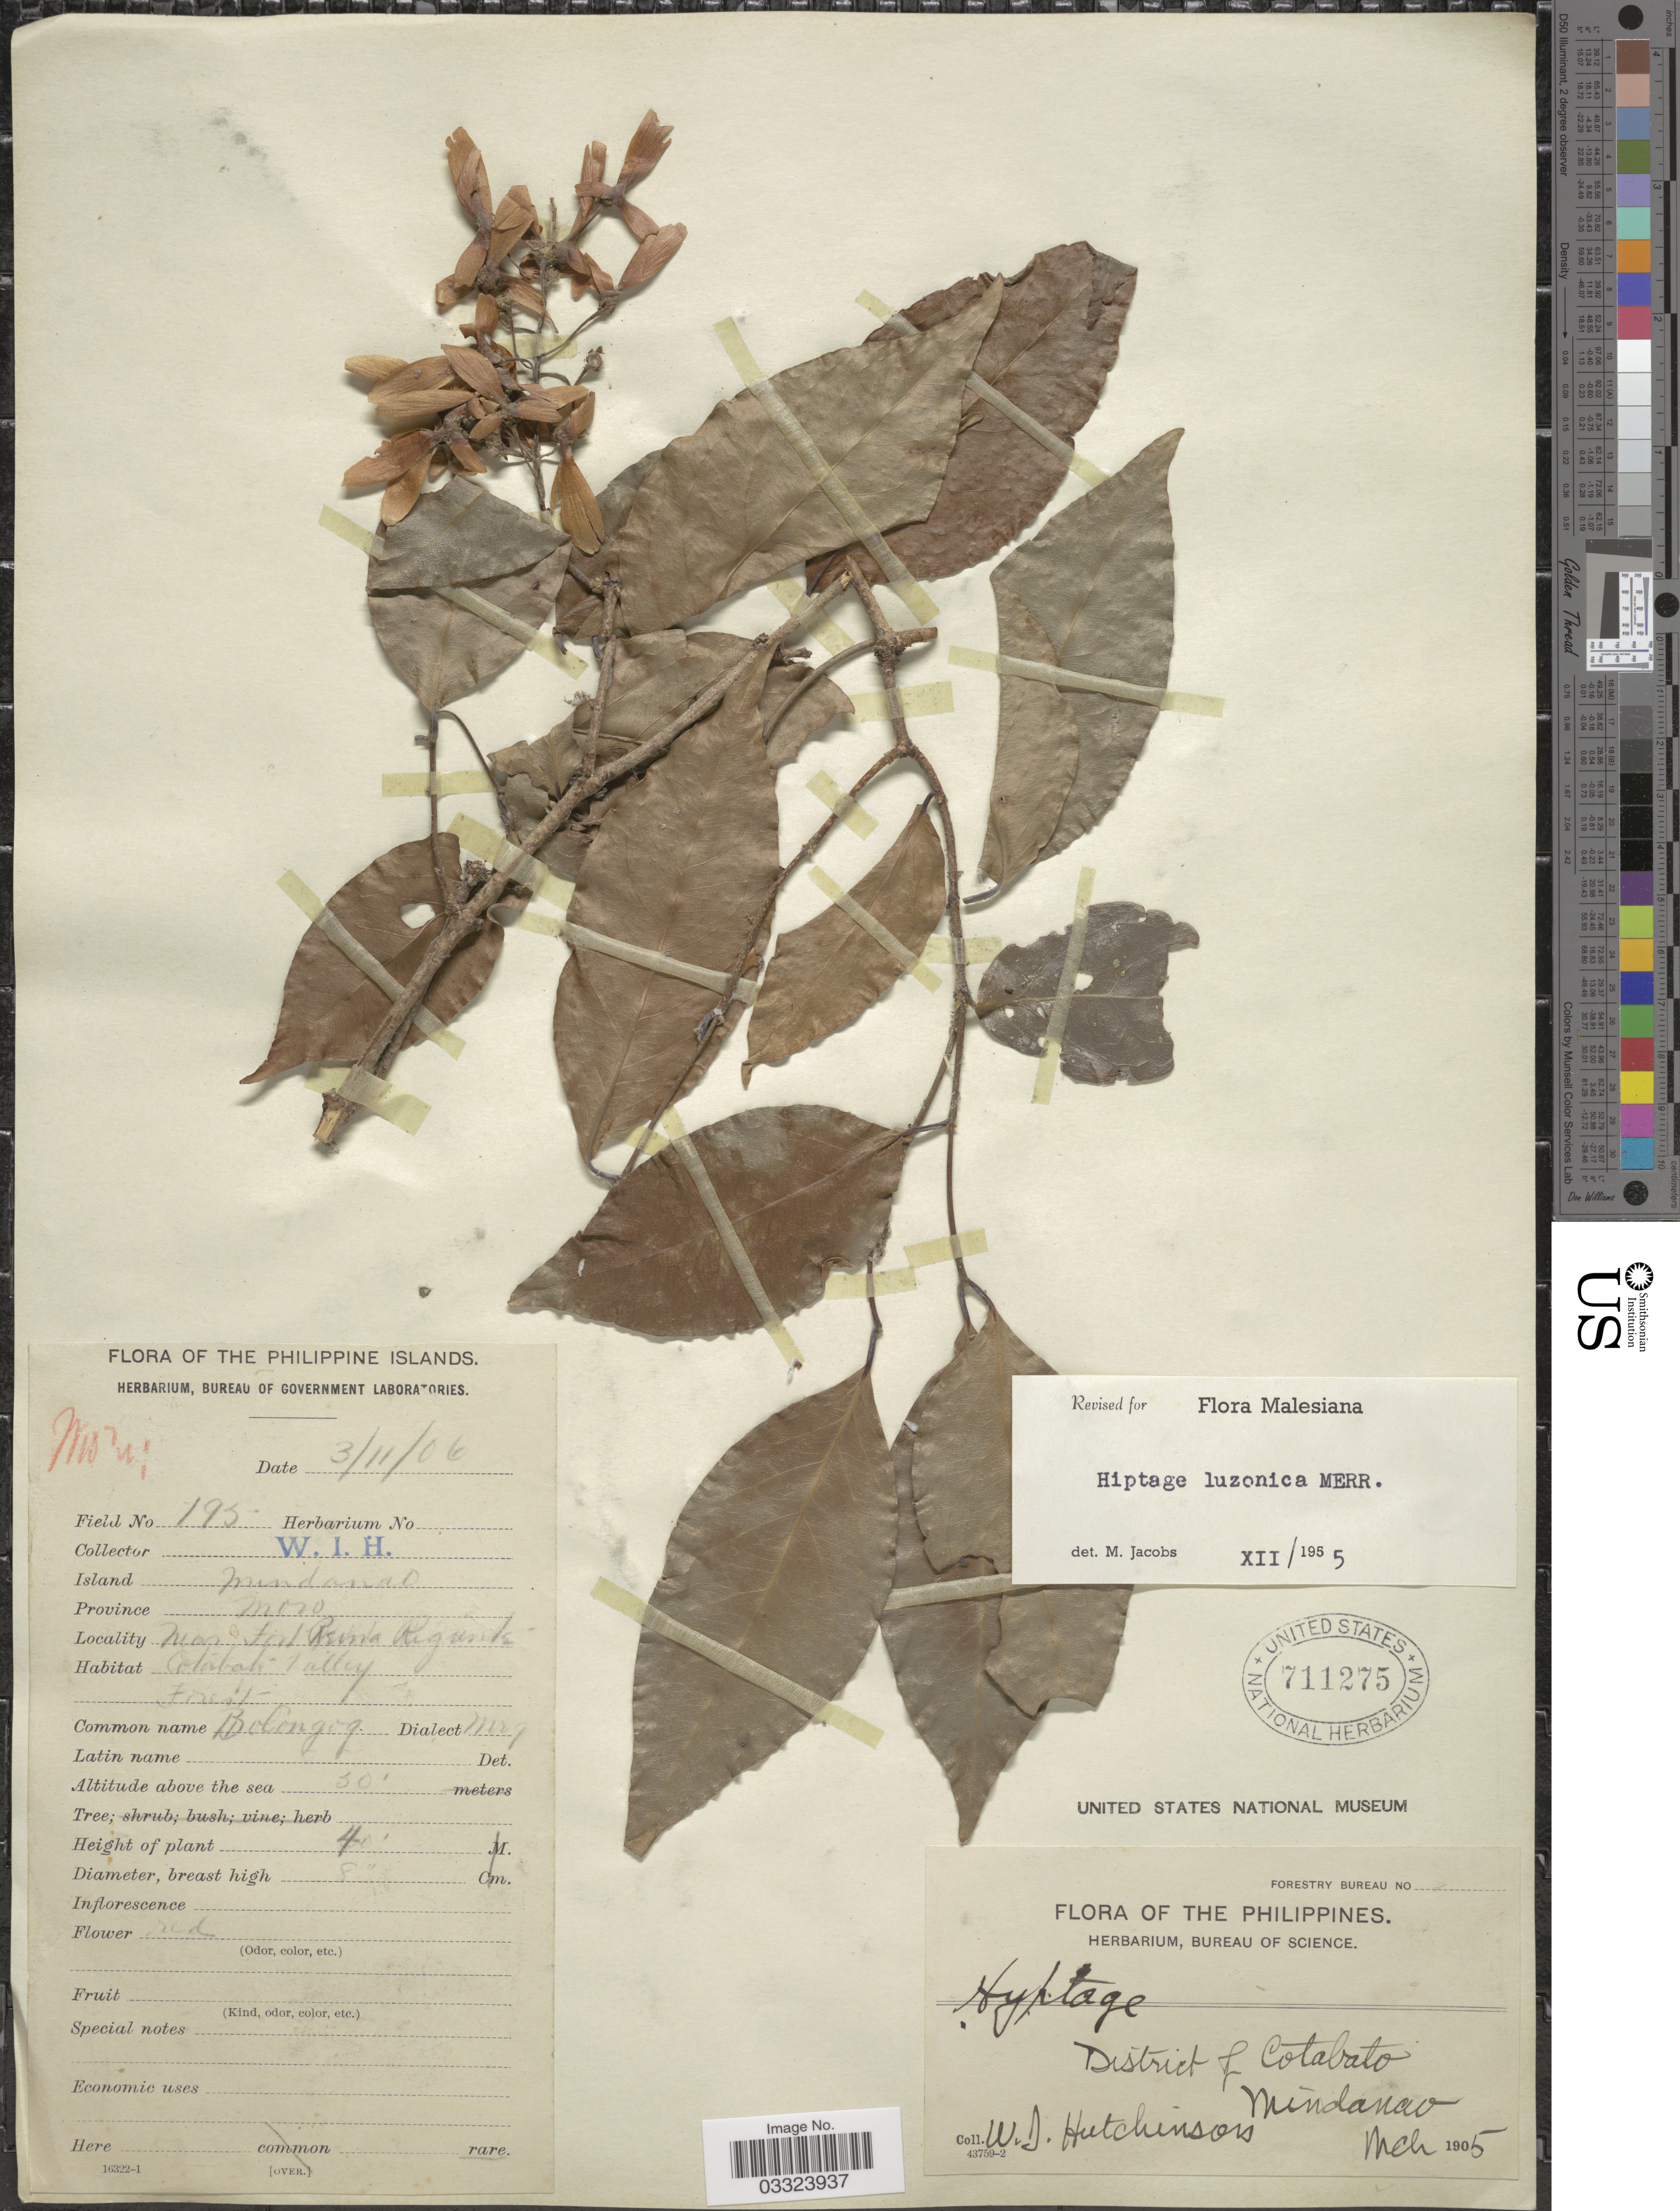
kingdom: Plantae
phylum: Tracheophyta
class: Magnoliopsida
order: Malpighiales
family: Malpighiaceae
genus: Hiptage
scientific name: Hiptage luzonica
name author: Merr.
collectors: W. J. Hutchinson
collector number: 195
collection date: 1905-03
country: Philippines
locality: District of Cotabato, Mindanao, Province Moro, Near Fort Reina Regente, Cotabato Valley.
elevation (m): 15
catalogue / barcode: US 711275